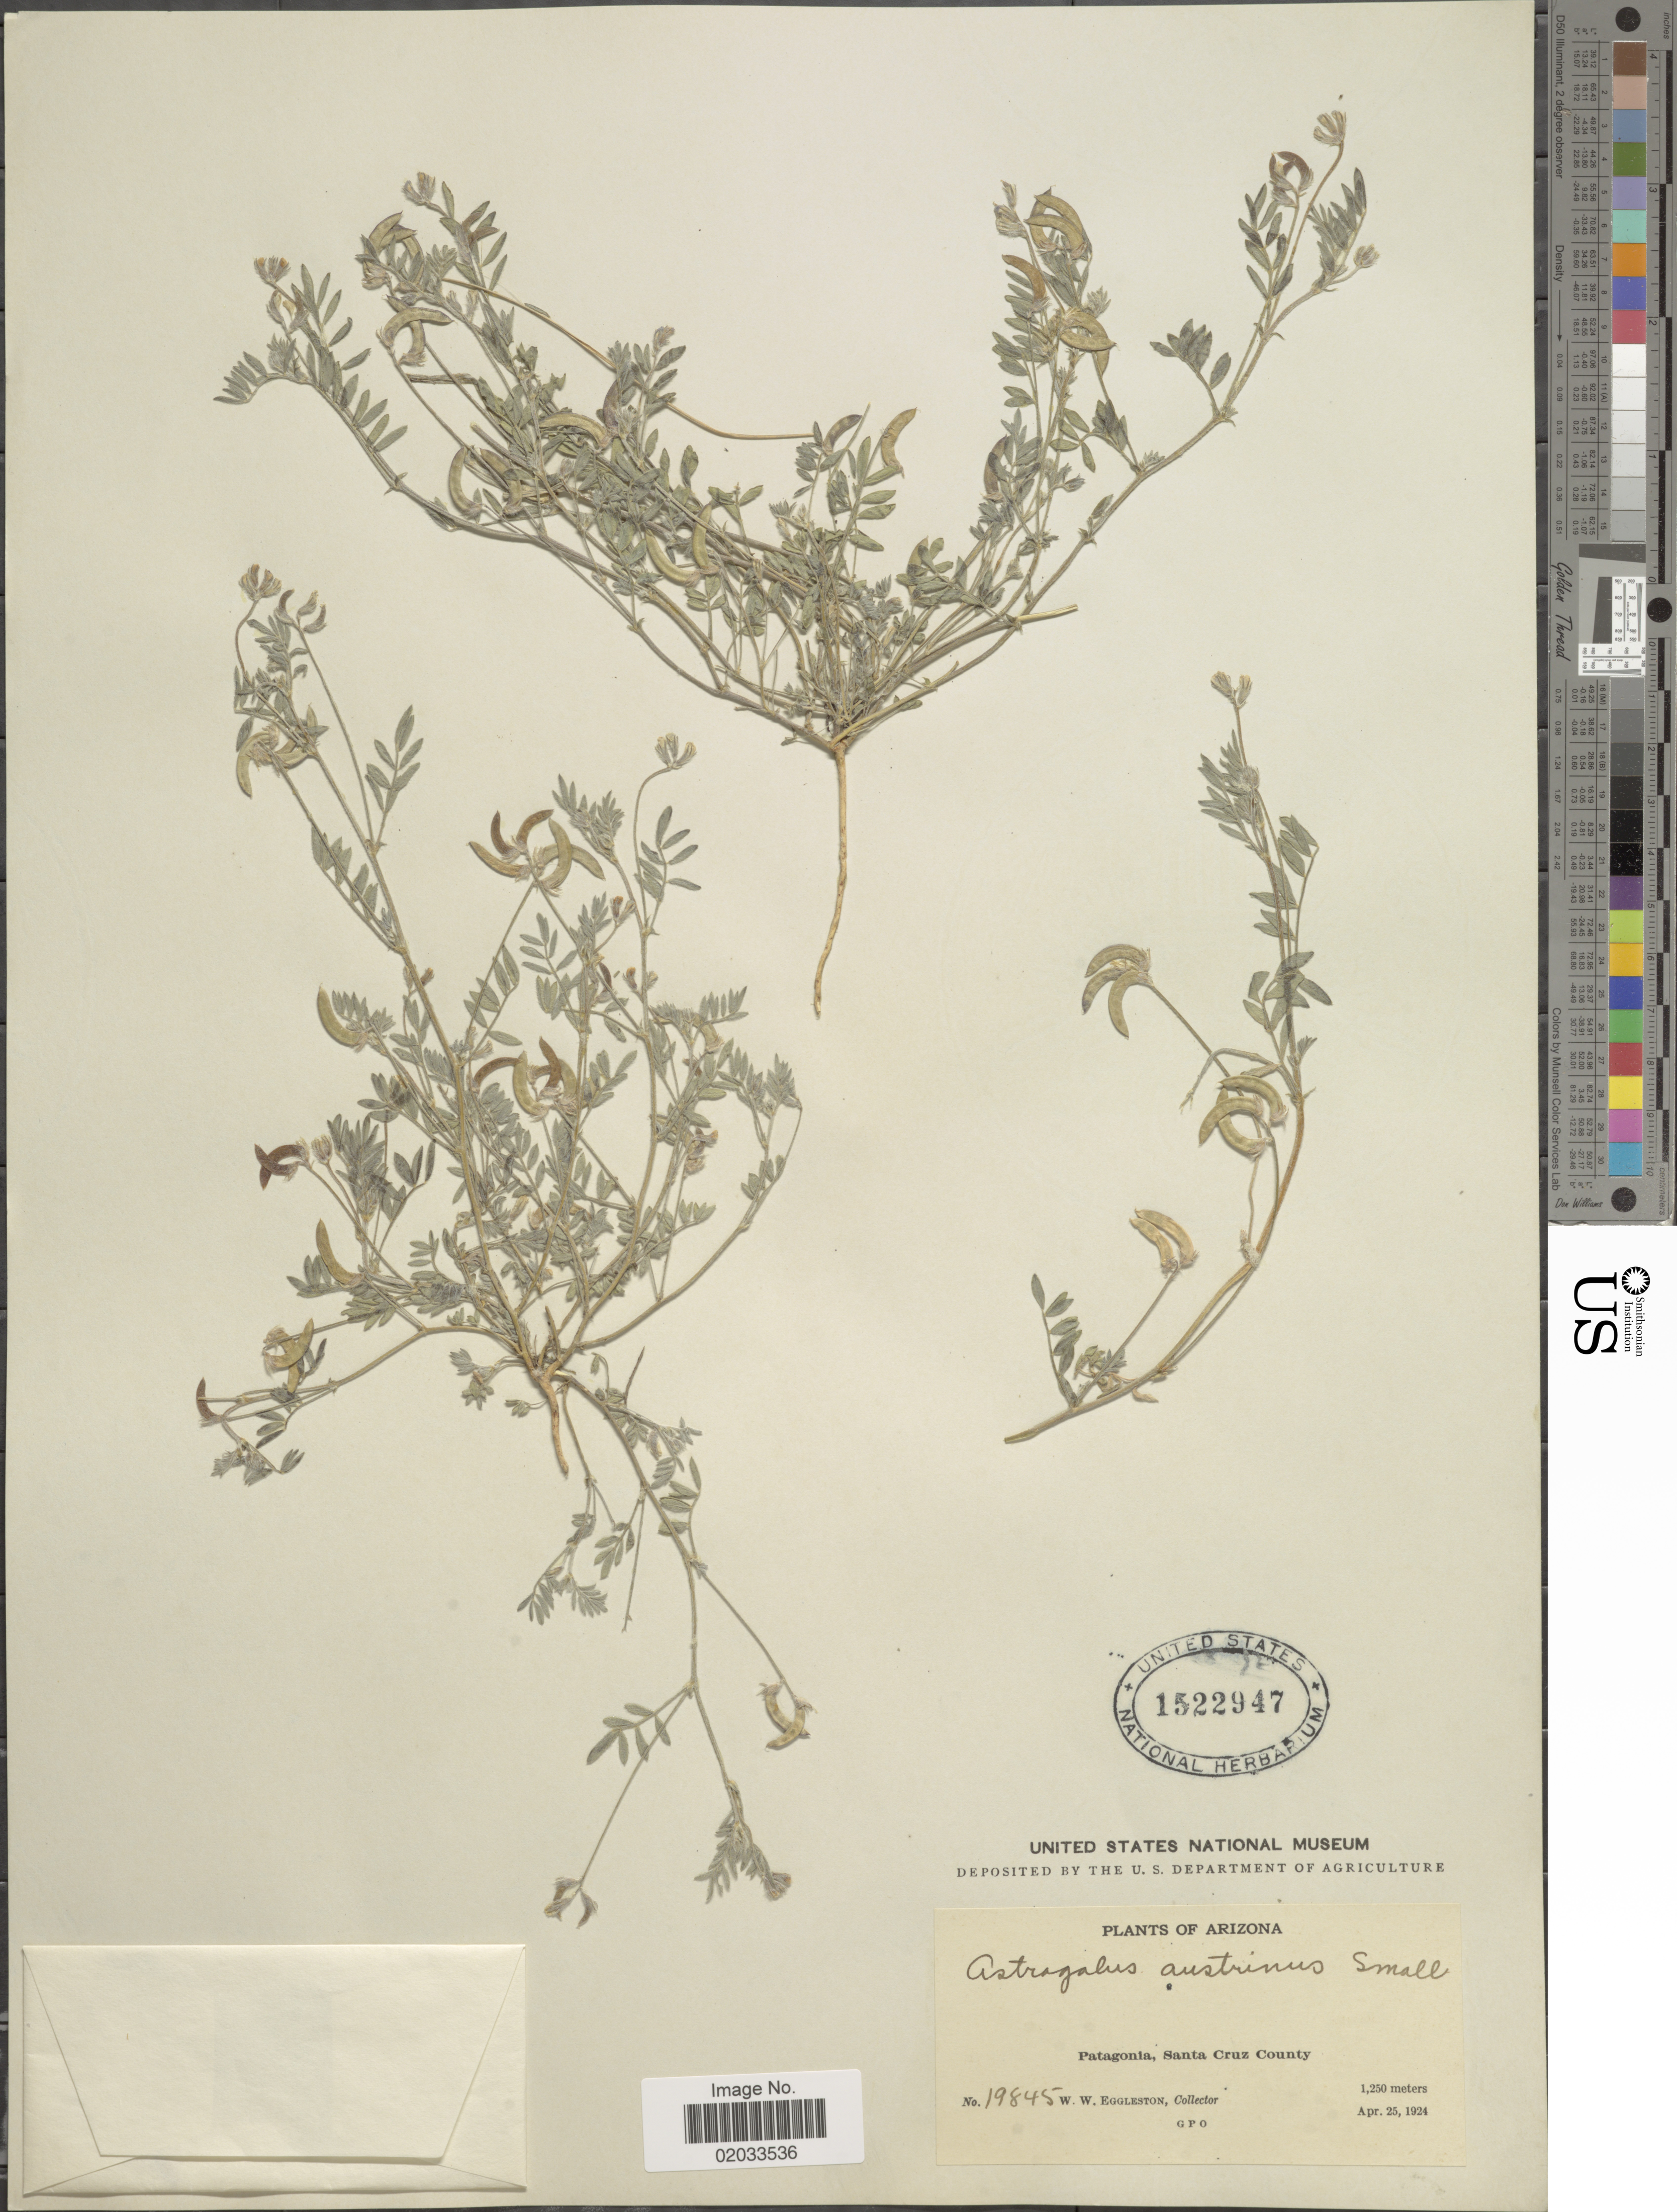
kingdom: Plantae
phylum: Tracheophyta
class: Magnoliopsida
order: Fabales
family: Fabaceae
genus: Astragalus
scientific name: Astragalus emoryanus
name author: (Rydb.) Cory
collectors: W. W. Eggleston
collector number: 19845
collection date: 1924-04-25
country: United States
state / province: Arizona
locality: Patagonia, Santa Cruz County.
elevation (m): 1250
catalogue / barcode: US 1522947